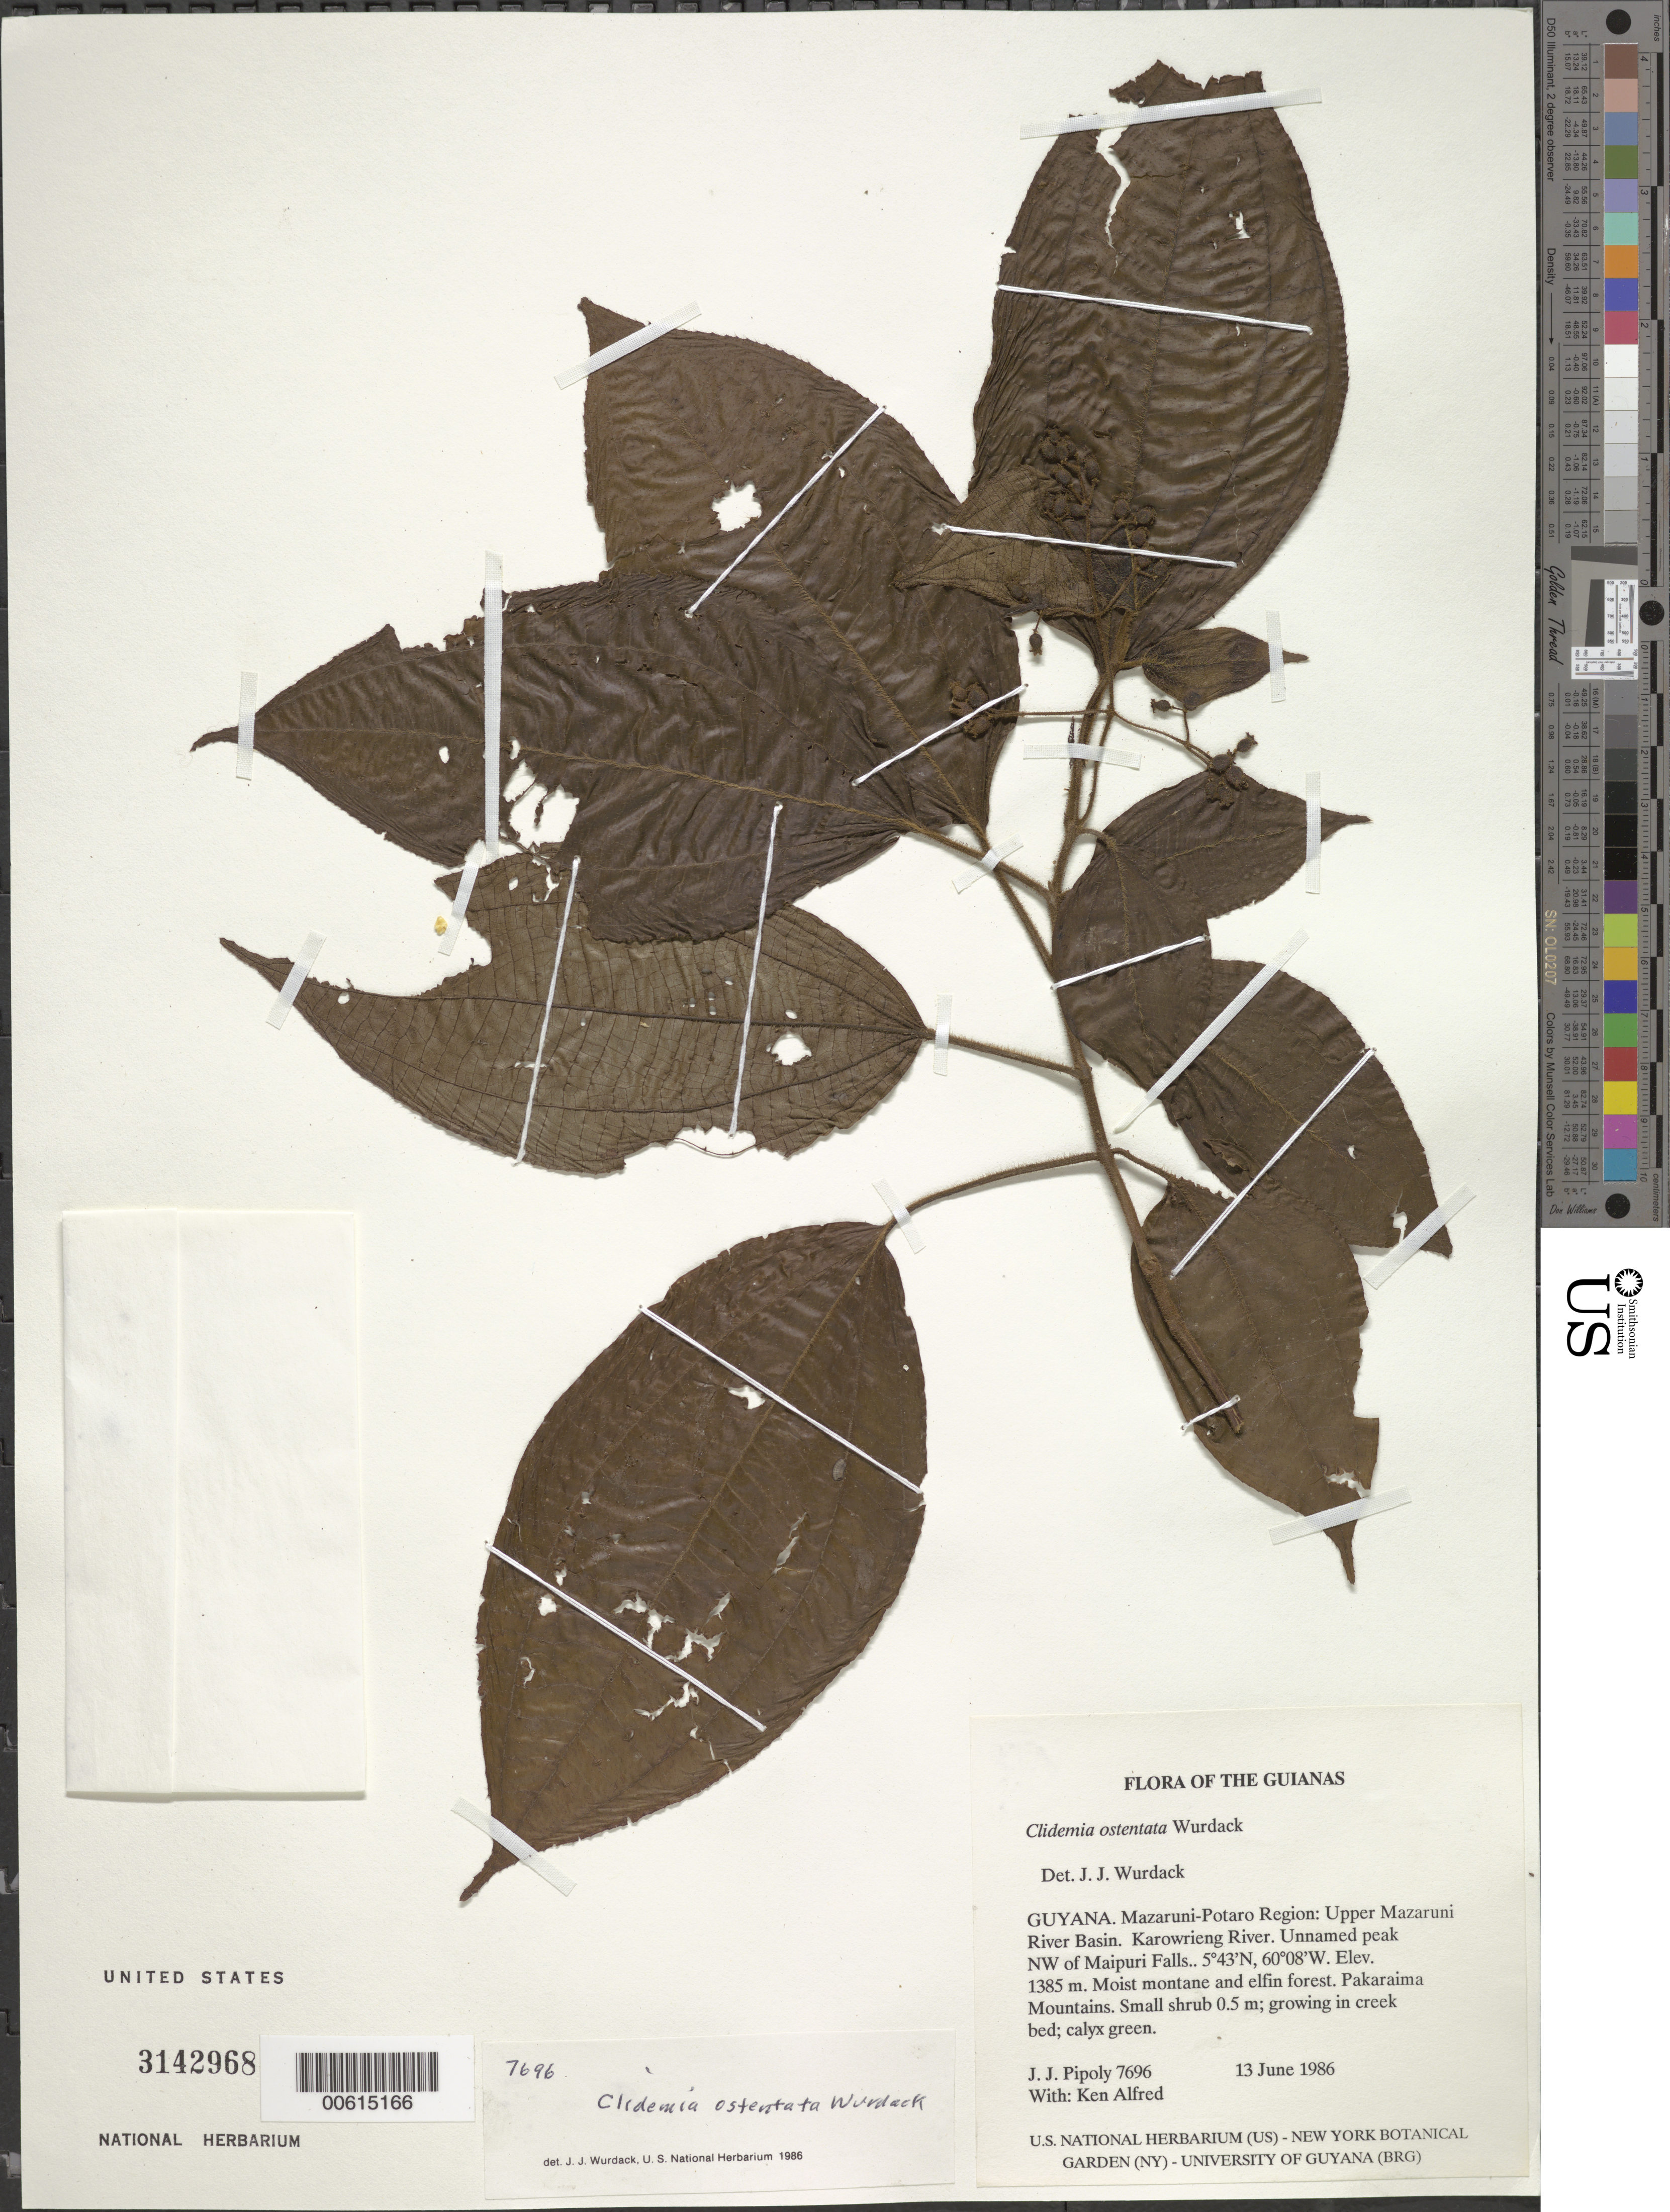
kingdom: Plantae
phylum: Tracheophyta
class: Magnoliopsida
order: Myrtales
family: Melastomataceae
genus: Clidemia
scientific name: Clidemia ostentata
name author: Wurdack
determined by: Wurdack, John J., (US), US (UNITED STATES)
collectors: J. J. Pipoly & K. Alfred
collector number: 7696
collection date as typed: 13 June 1986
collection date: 1986-06-13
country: Guyana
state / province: Cuyuni-Mazaruni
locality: Pakaraima Mts. Upper Mazaruni River Basin. Karowrieng River. Unnamed peak NW of Maipuri Falls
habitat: Moist montane and elfin forest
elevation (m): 1385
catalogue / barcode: US 3142968